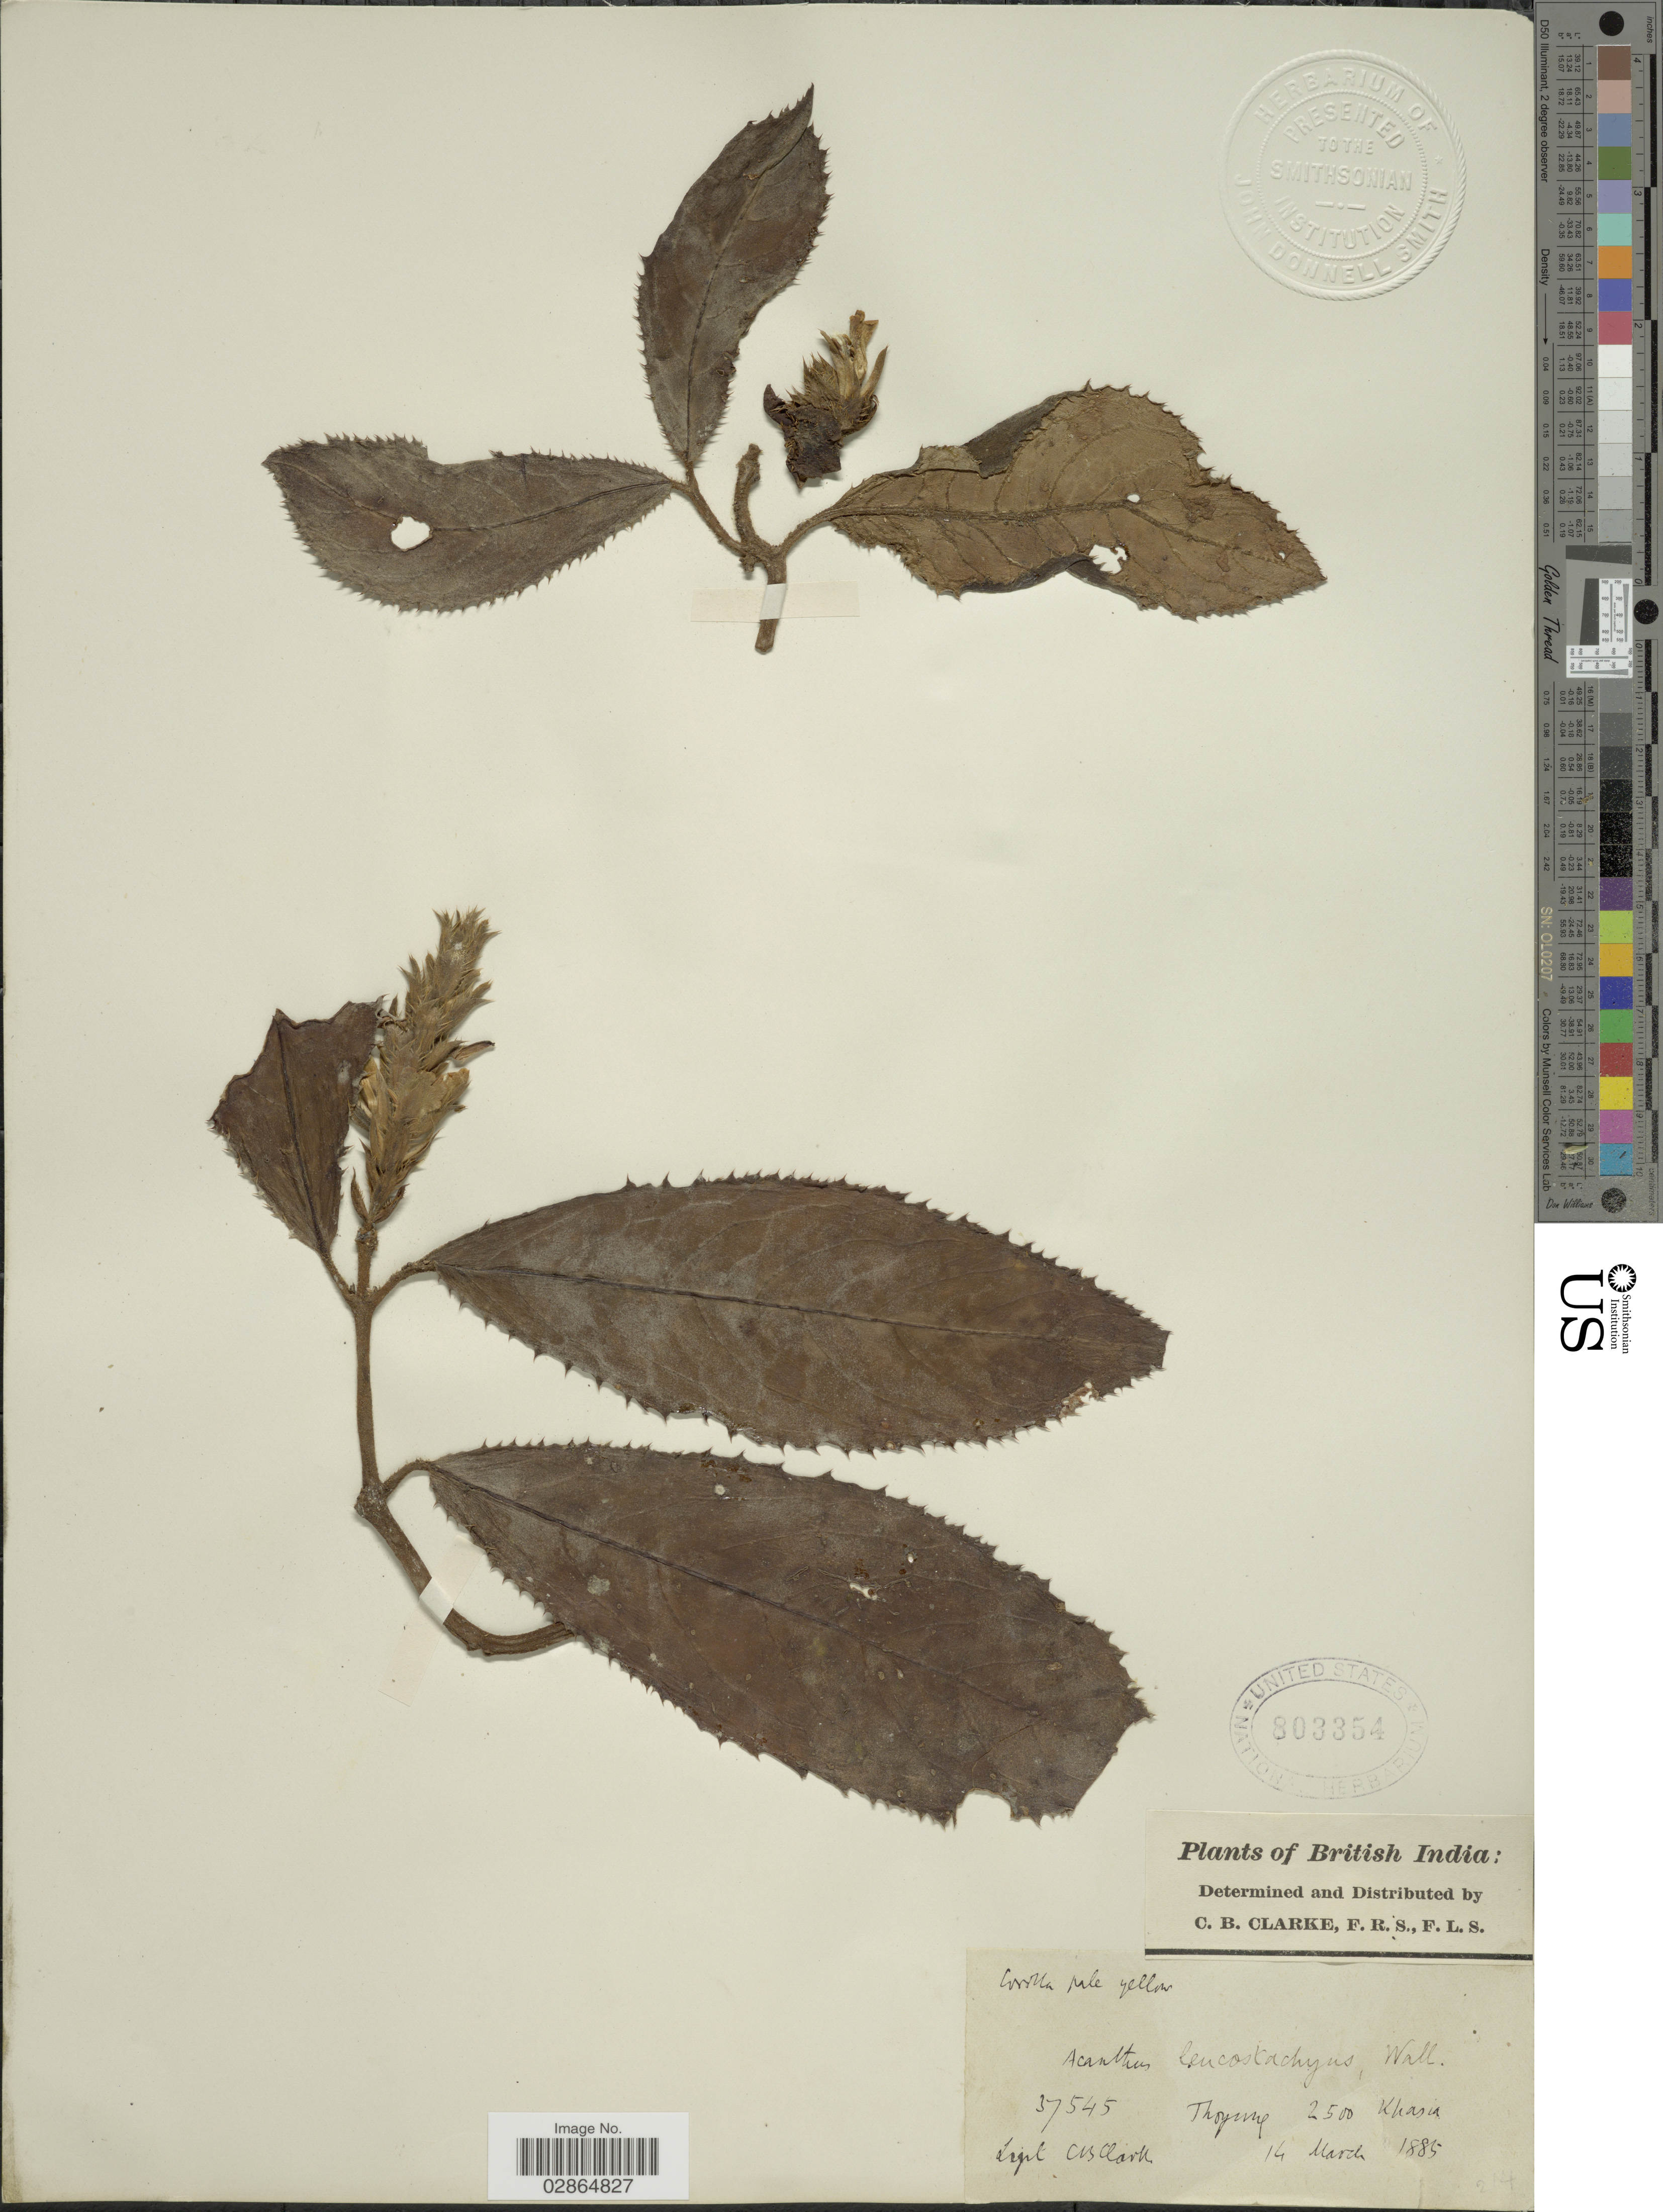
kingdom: Plantae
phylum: Tracheophyta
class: Magnoliopsida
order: Lamiales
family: Acanthaceae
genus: Acanthus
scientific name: Acanthus leucostachyus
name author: Wall.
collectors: C. B. Clarke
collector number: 37545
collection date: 1885-03-14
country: India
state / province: Meghalaya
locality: British India, Thoyung, Khasia.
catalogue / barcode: US 803354